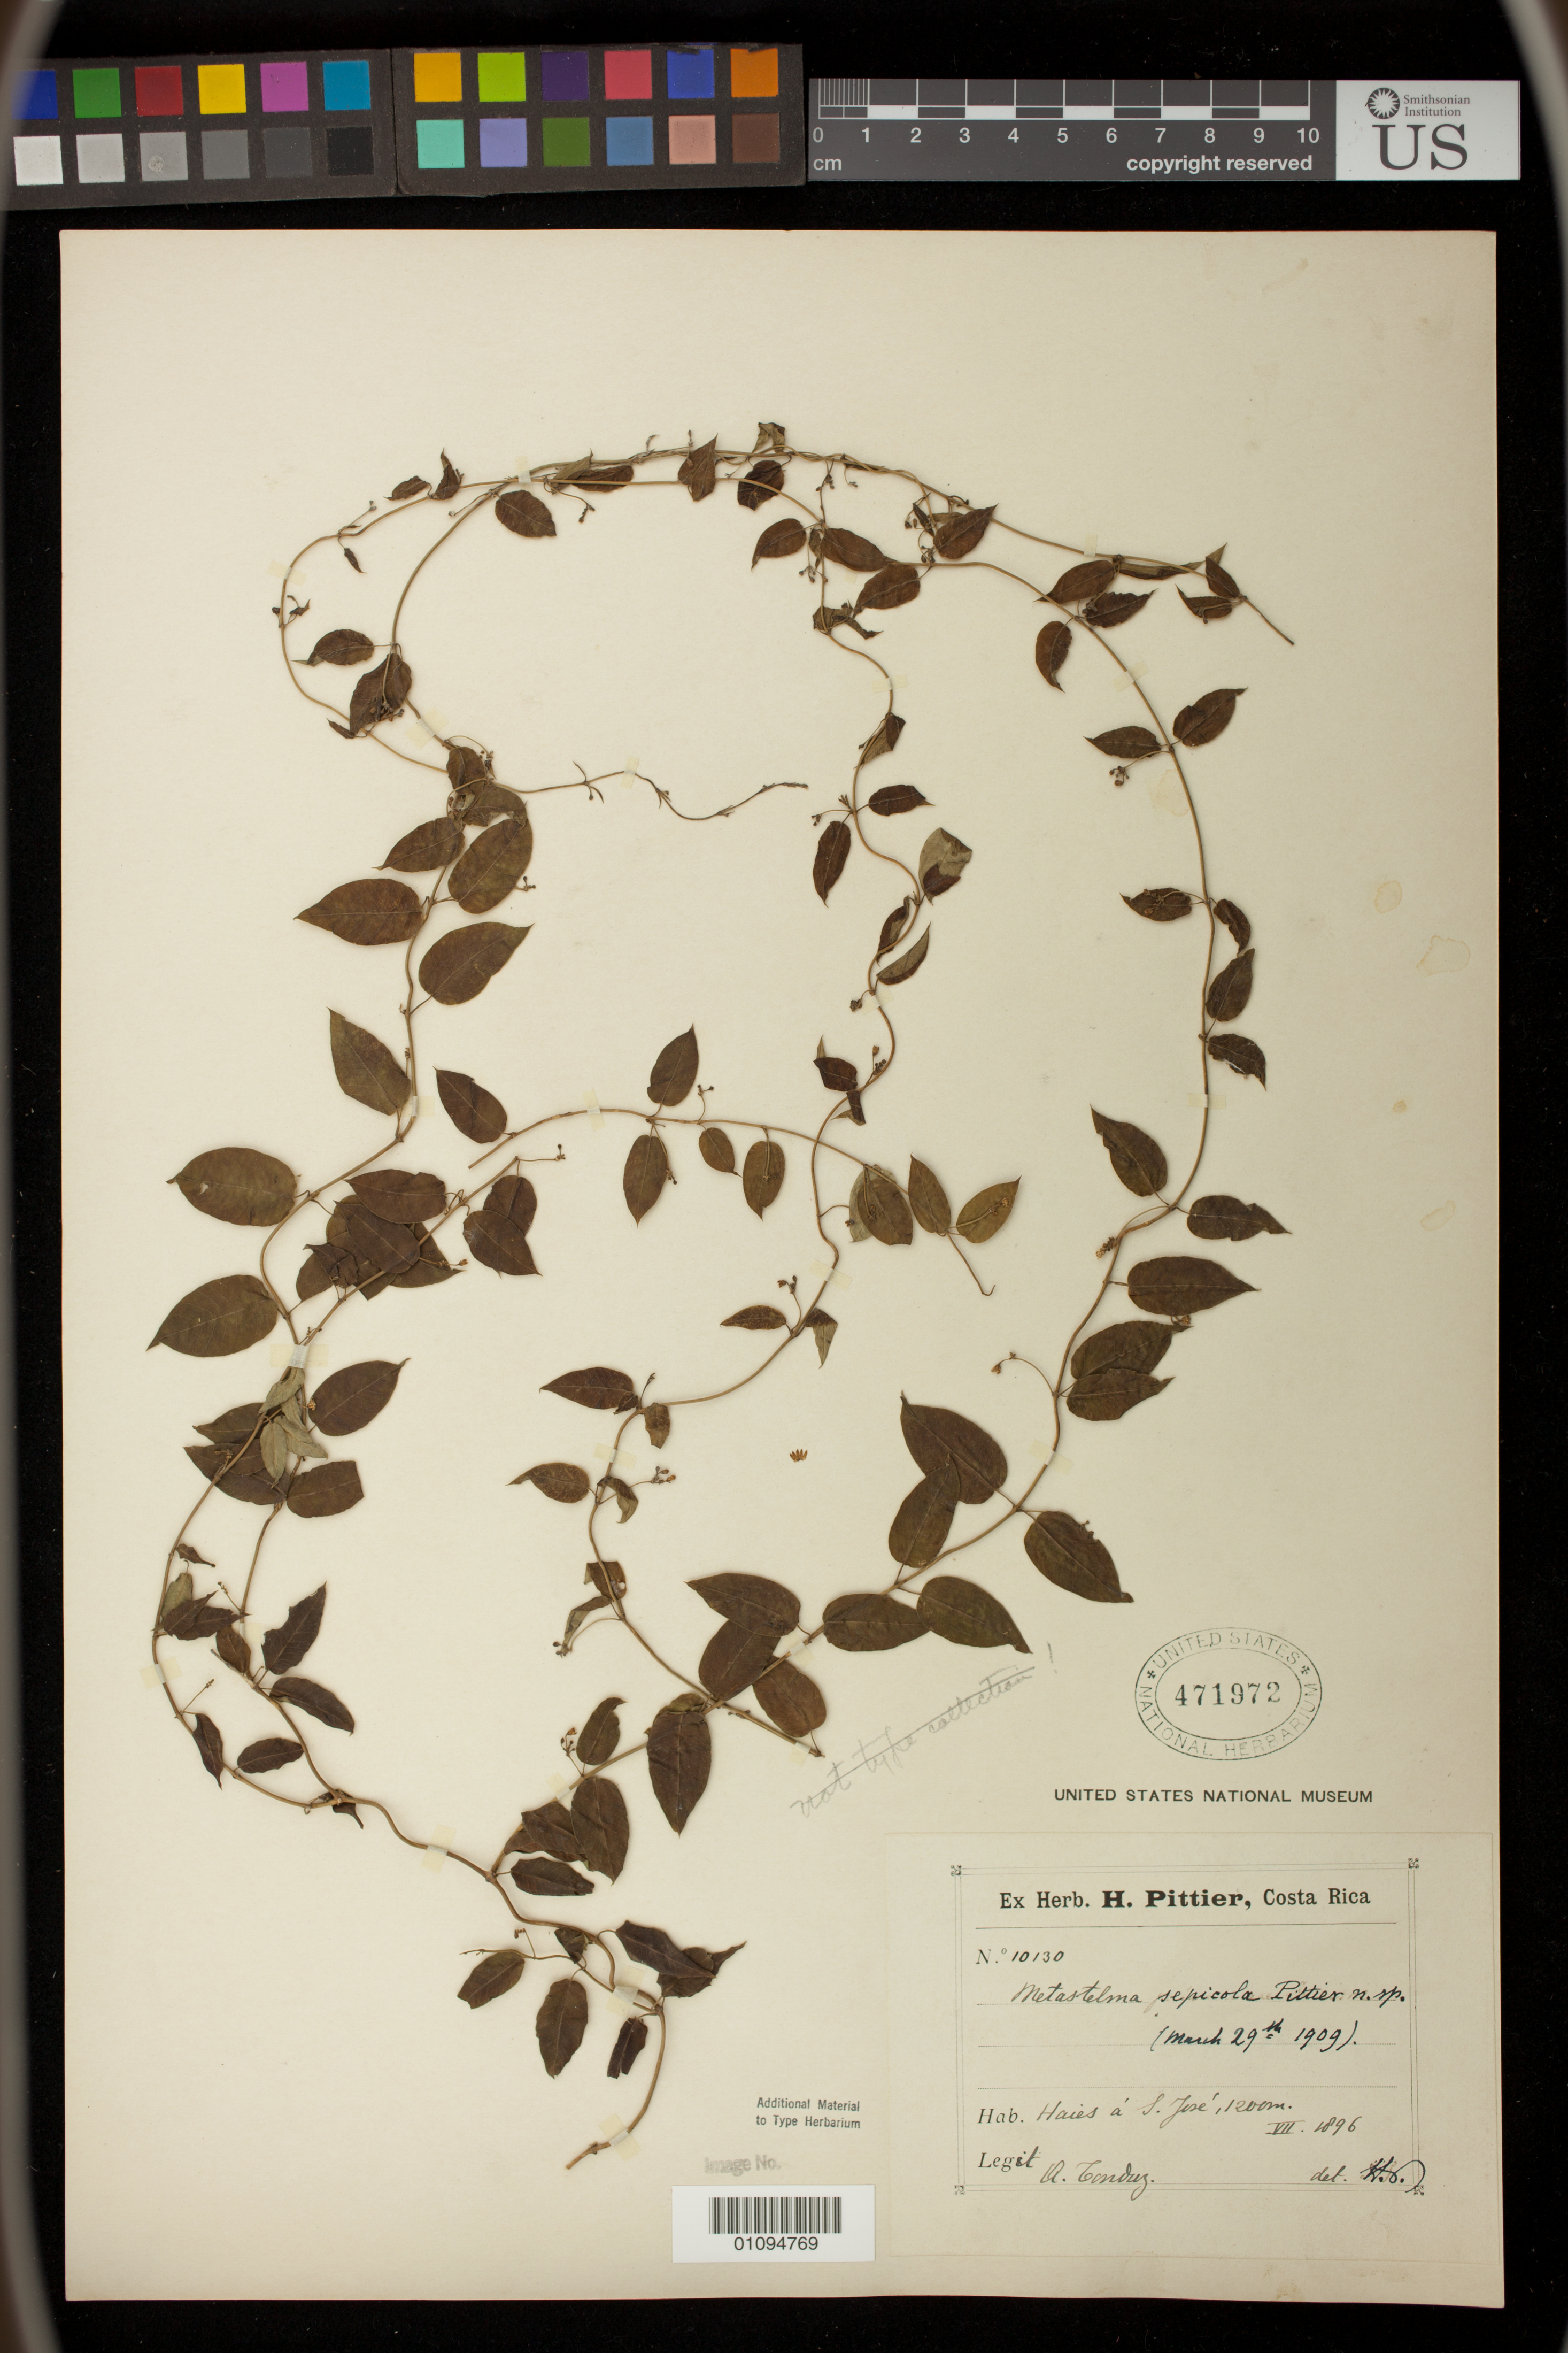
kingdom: Plantae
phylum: Tracheophyta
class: Magnoliopsida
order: Gentianales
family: Apocynaceae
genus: Metastelma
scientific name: Metastelma sepicola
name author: Pittier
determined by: Pittier, Henri F.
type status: Isotype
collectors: A. Tonduz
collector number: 10130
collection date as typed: Jul 1896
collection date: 1896-07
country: Costa Rica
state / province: San José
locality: Haies a San Jose.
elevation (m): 1200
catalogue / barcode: US 471972